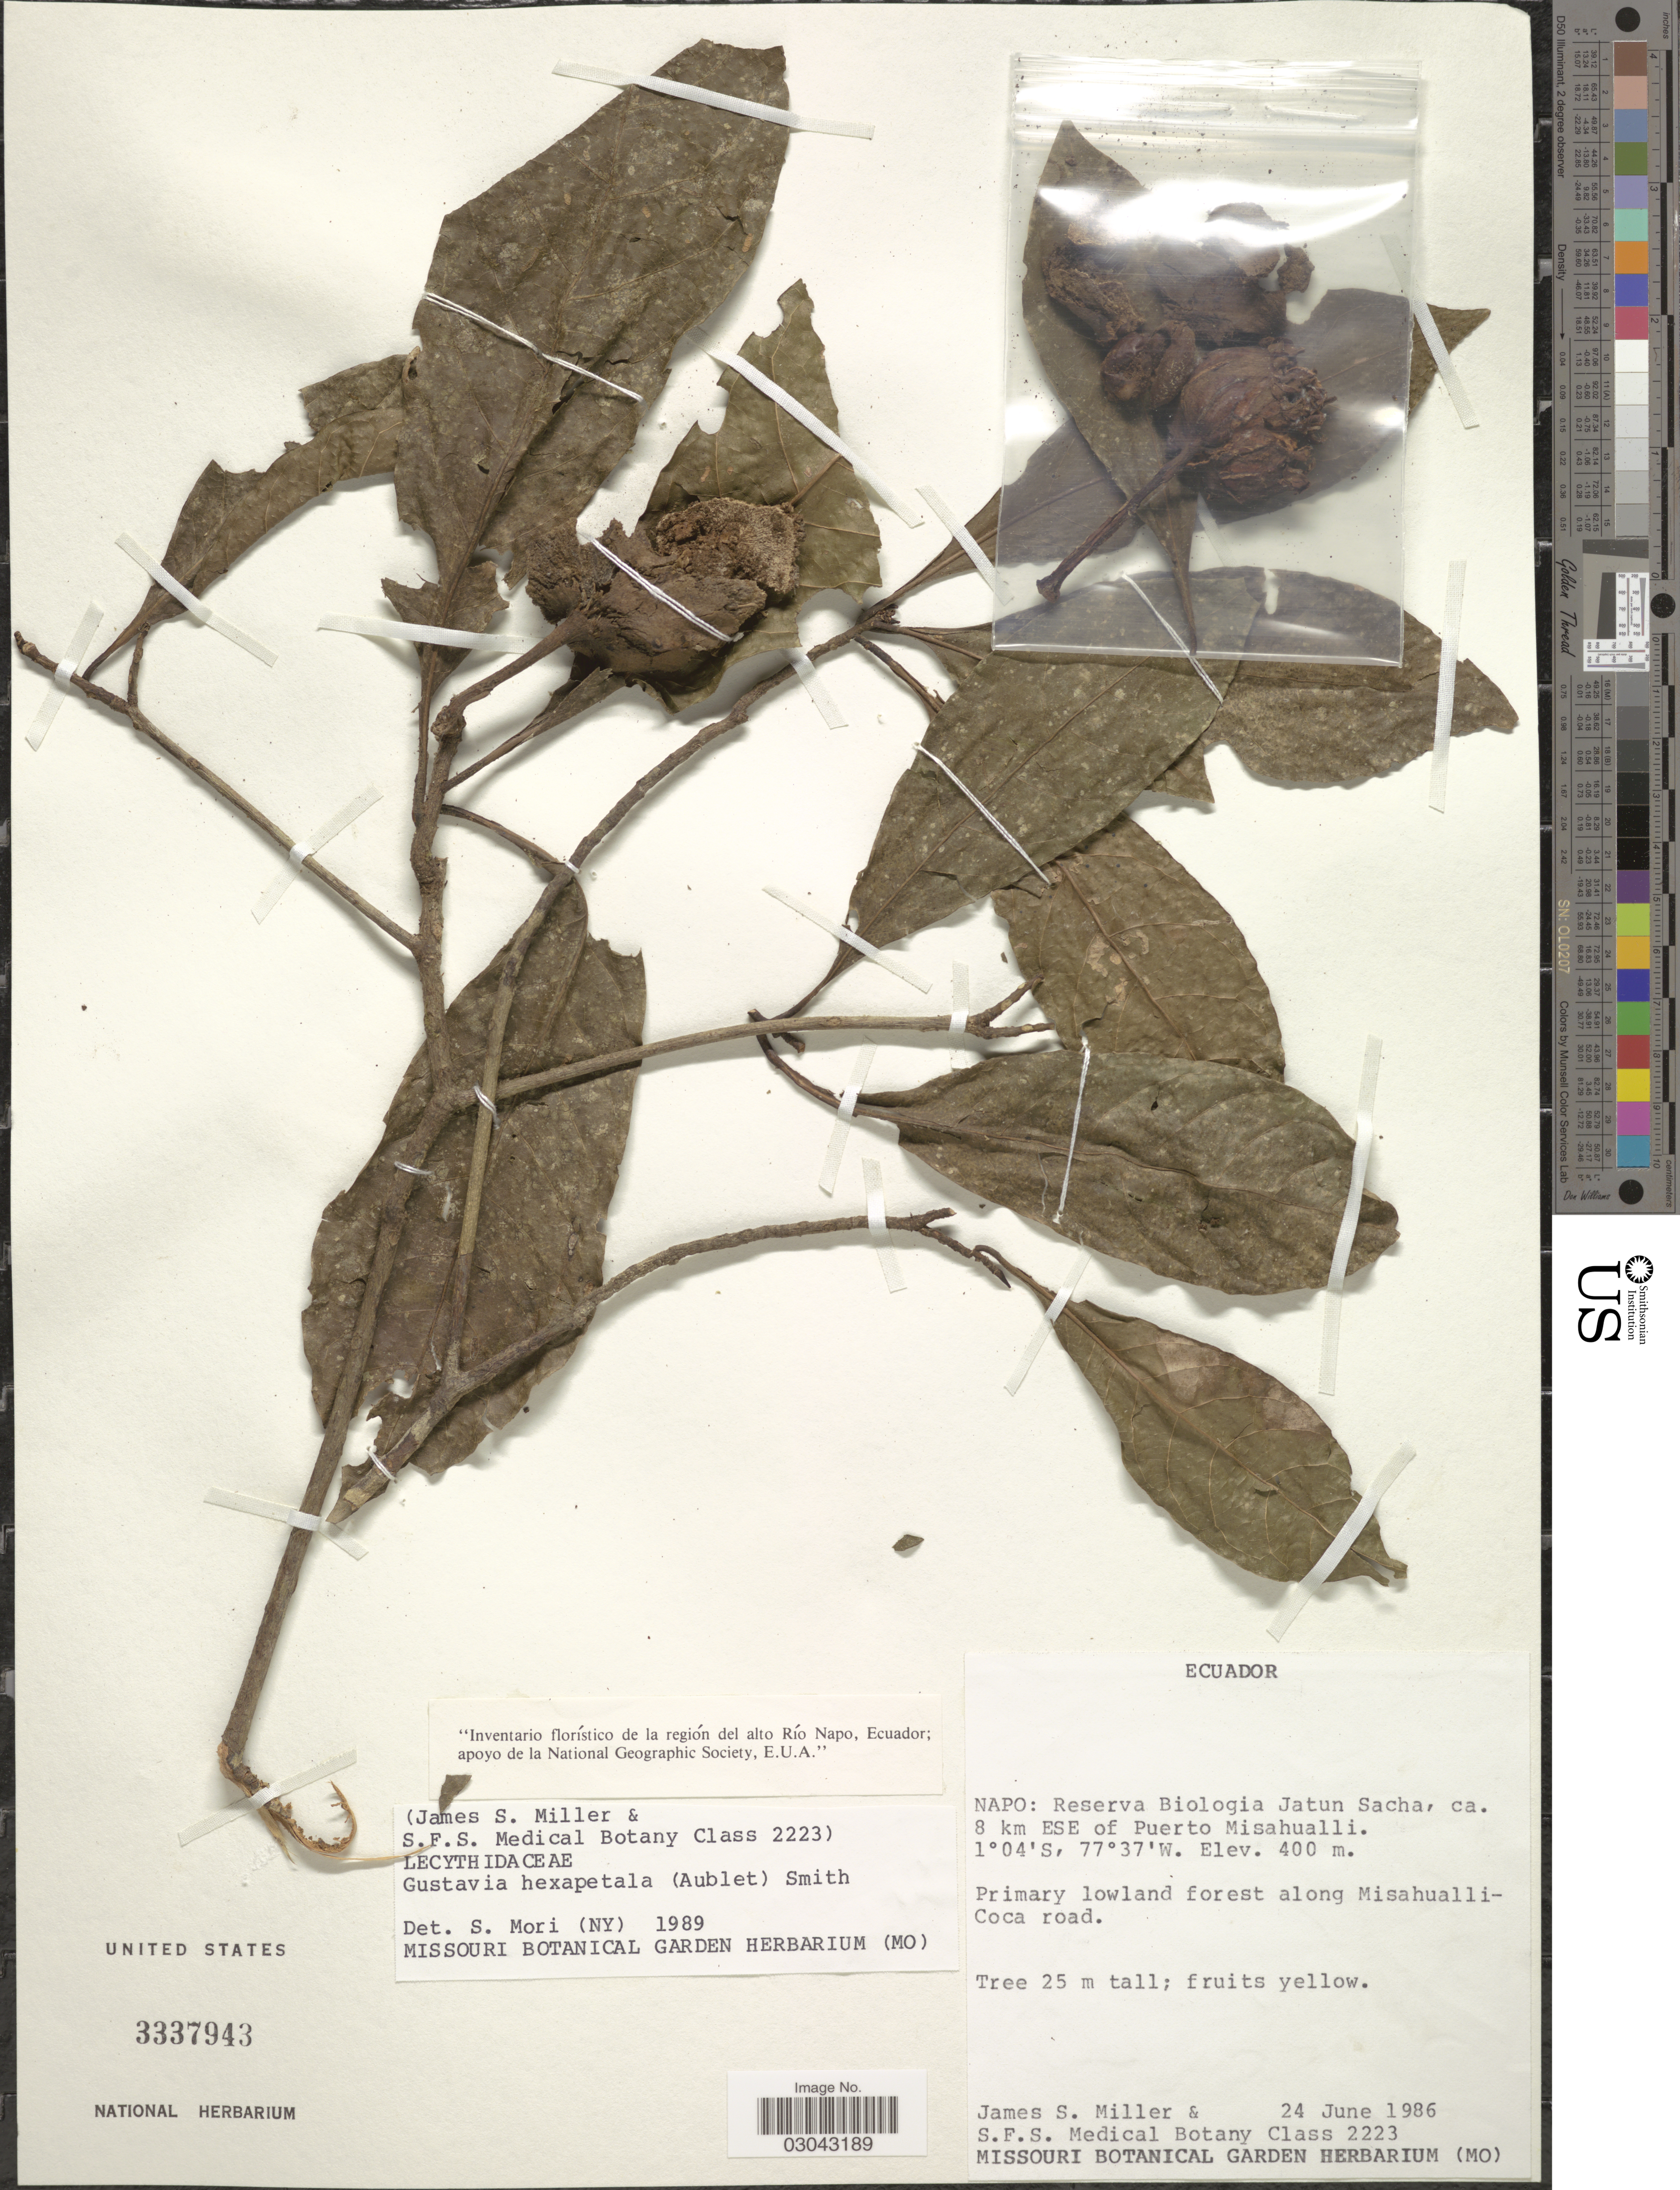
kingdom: Plantae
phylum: Tracheophyta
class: Magnoliopsida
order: Ericales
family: Lecythidaceae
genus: Gustavia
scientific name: Gustavia hexapetala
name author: (Aubl.) Sm.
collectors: J. S. Miller & S.F.S. Medical Botany Class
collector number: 2223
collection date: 1986-06-24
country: Ecuador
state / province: Napo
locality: Reserva Biologia Jatun Sacha, ca. 8 km ESE of Puerto Misahualli.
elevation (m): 400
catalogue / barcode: US 3337943